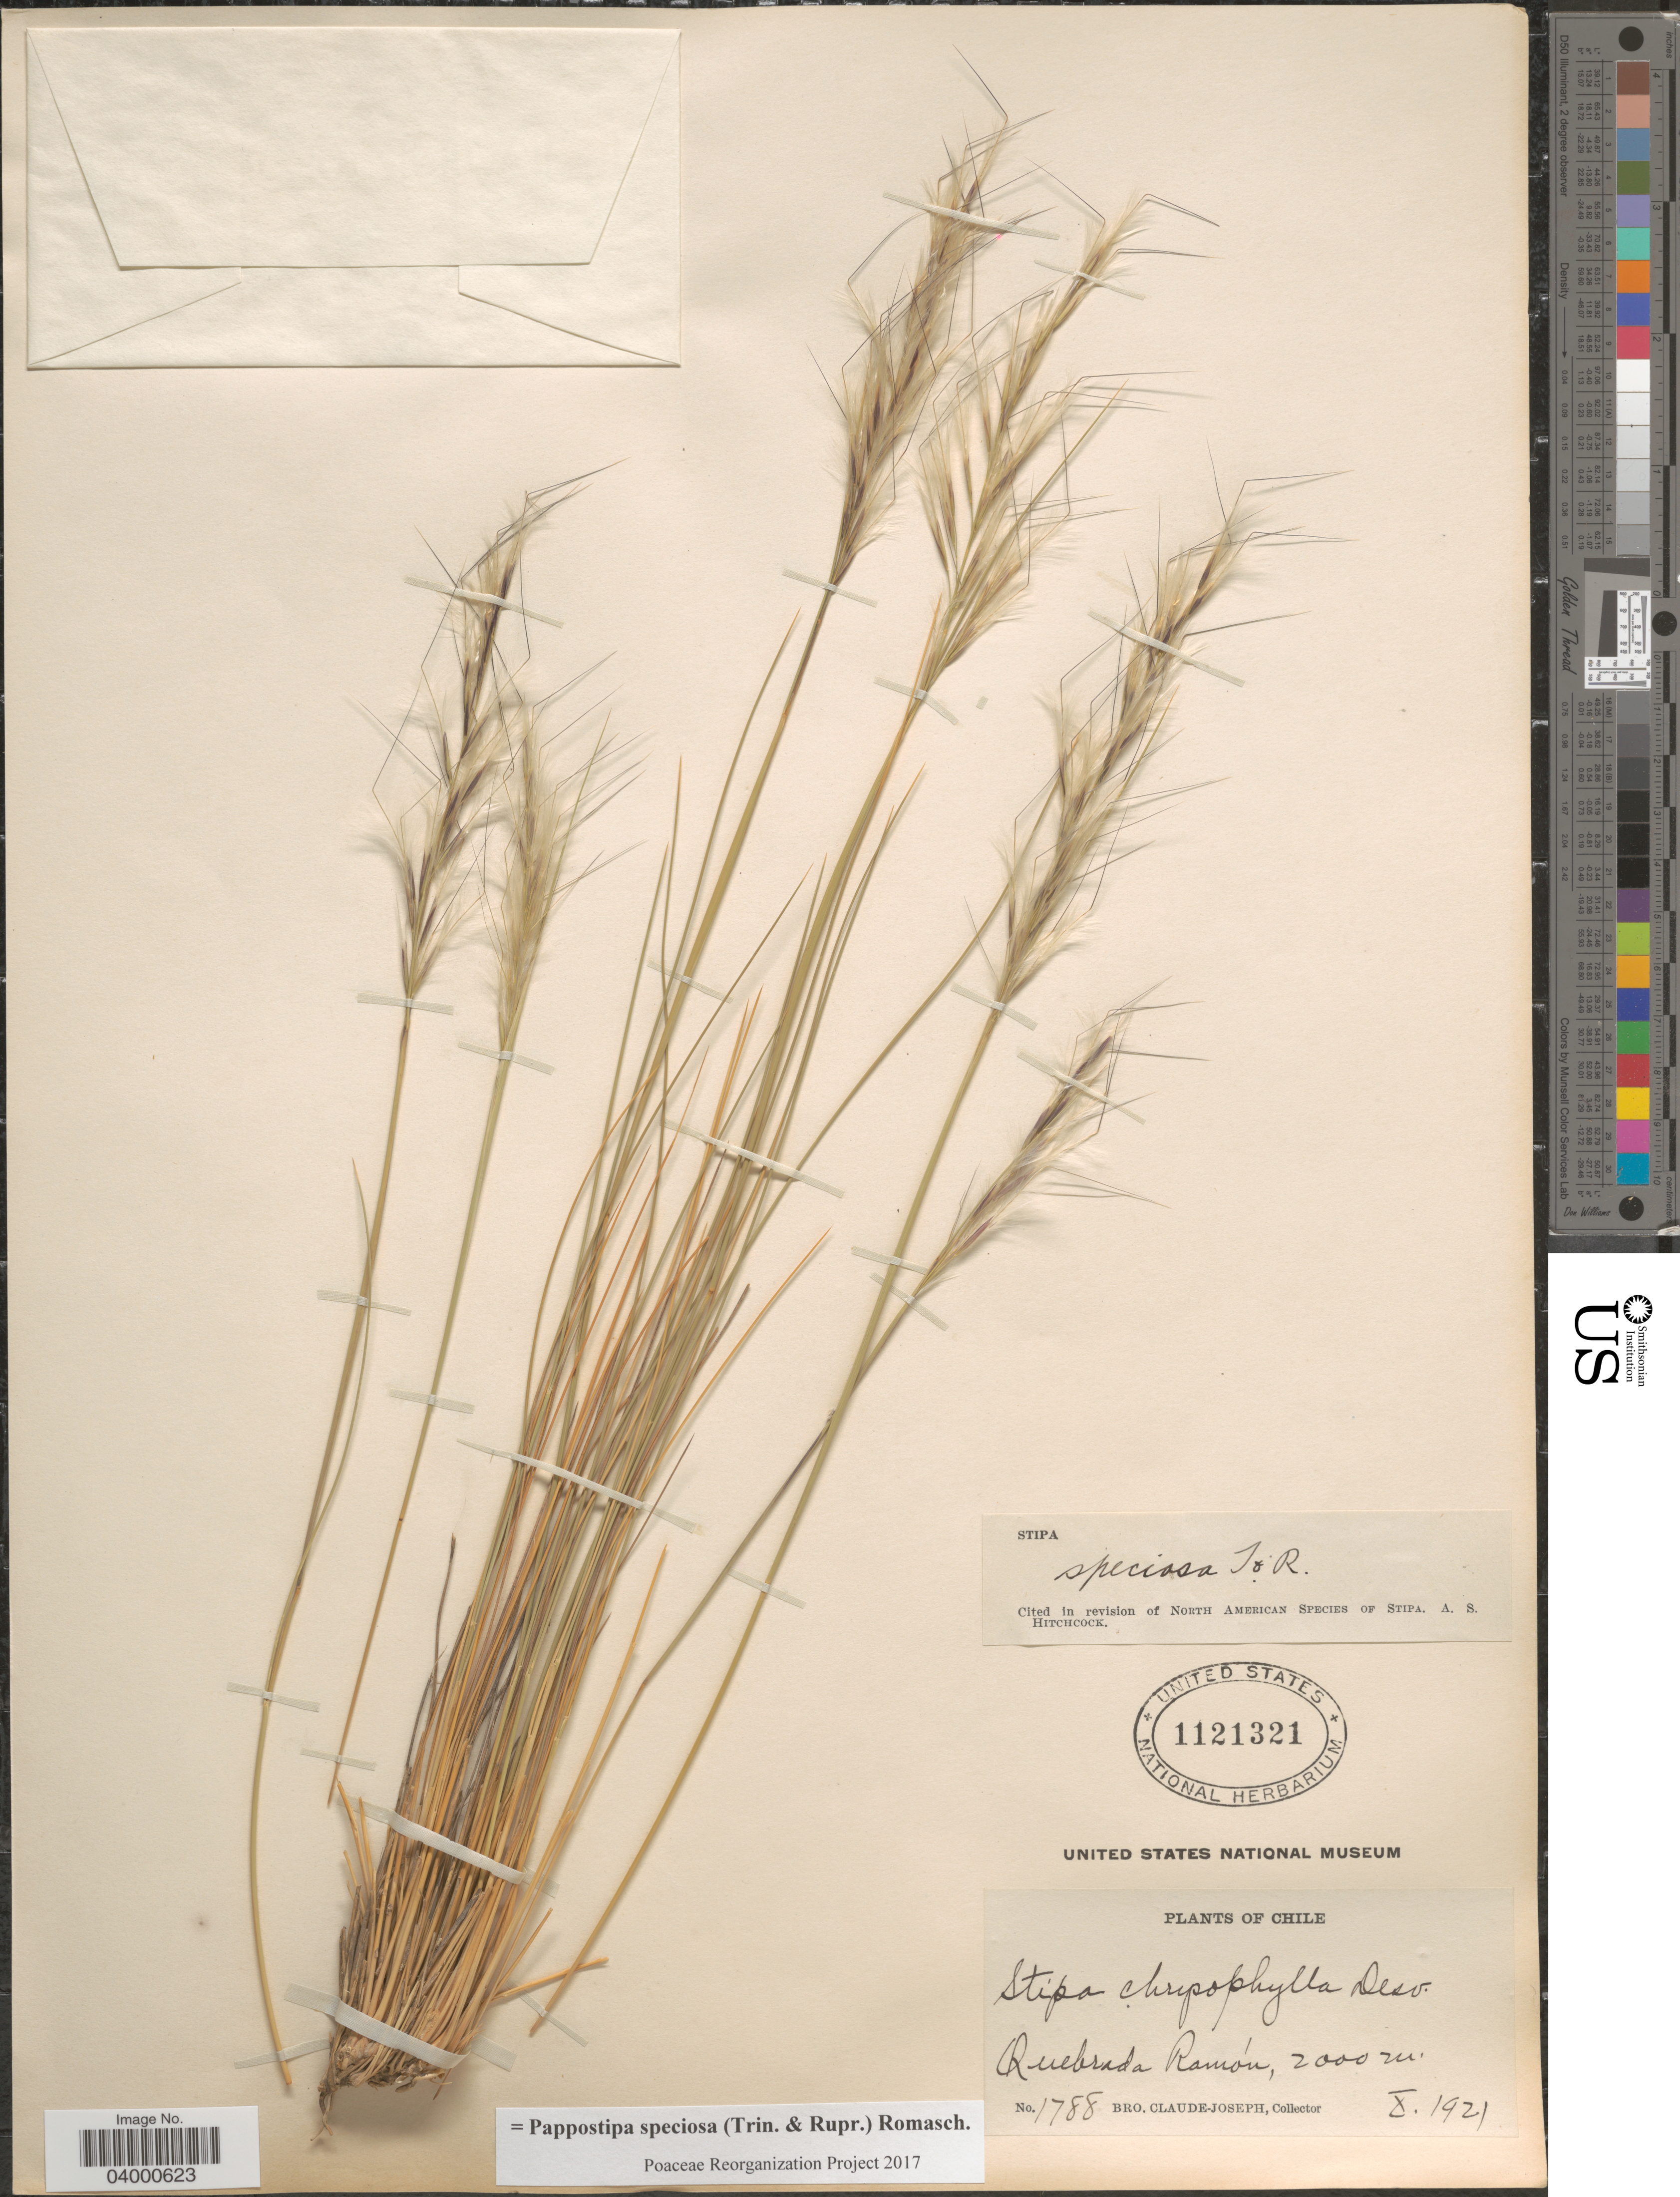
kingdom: Plantae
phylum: Tracheophyta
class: Liliopsida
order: Poales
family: Poaceae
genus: Pappostipa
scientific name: Pappostipa speciosa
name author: (Trin. & Rupr.) Romasch.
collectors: Bro. Claude-Joseph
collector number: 1788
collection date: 1921-10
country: Chile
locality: Quebrada Ramón.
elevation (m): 2000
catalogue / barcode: US 1121321